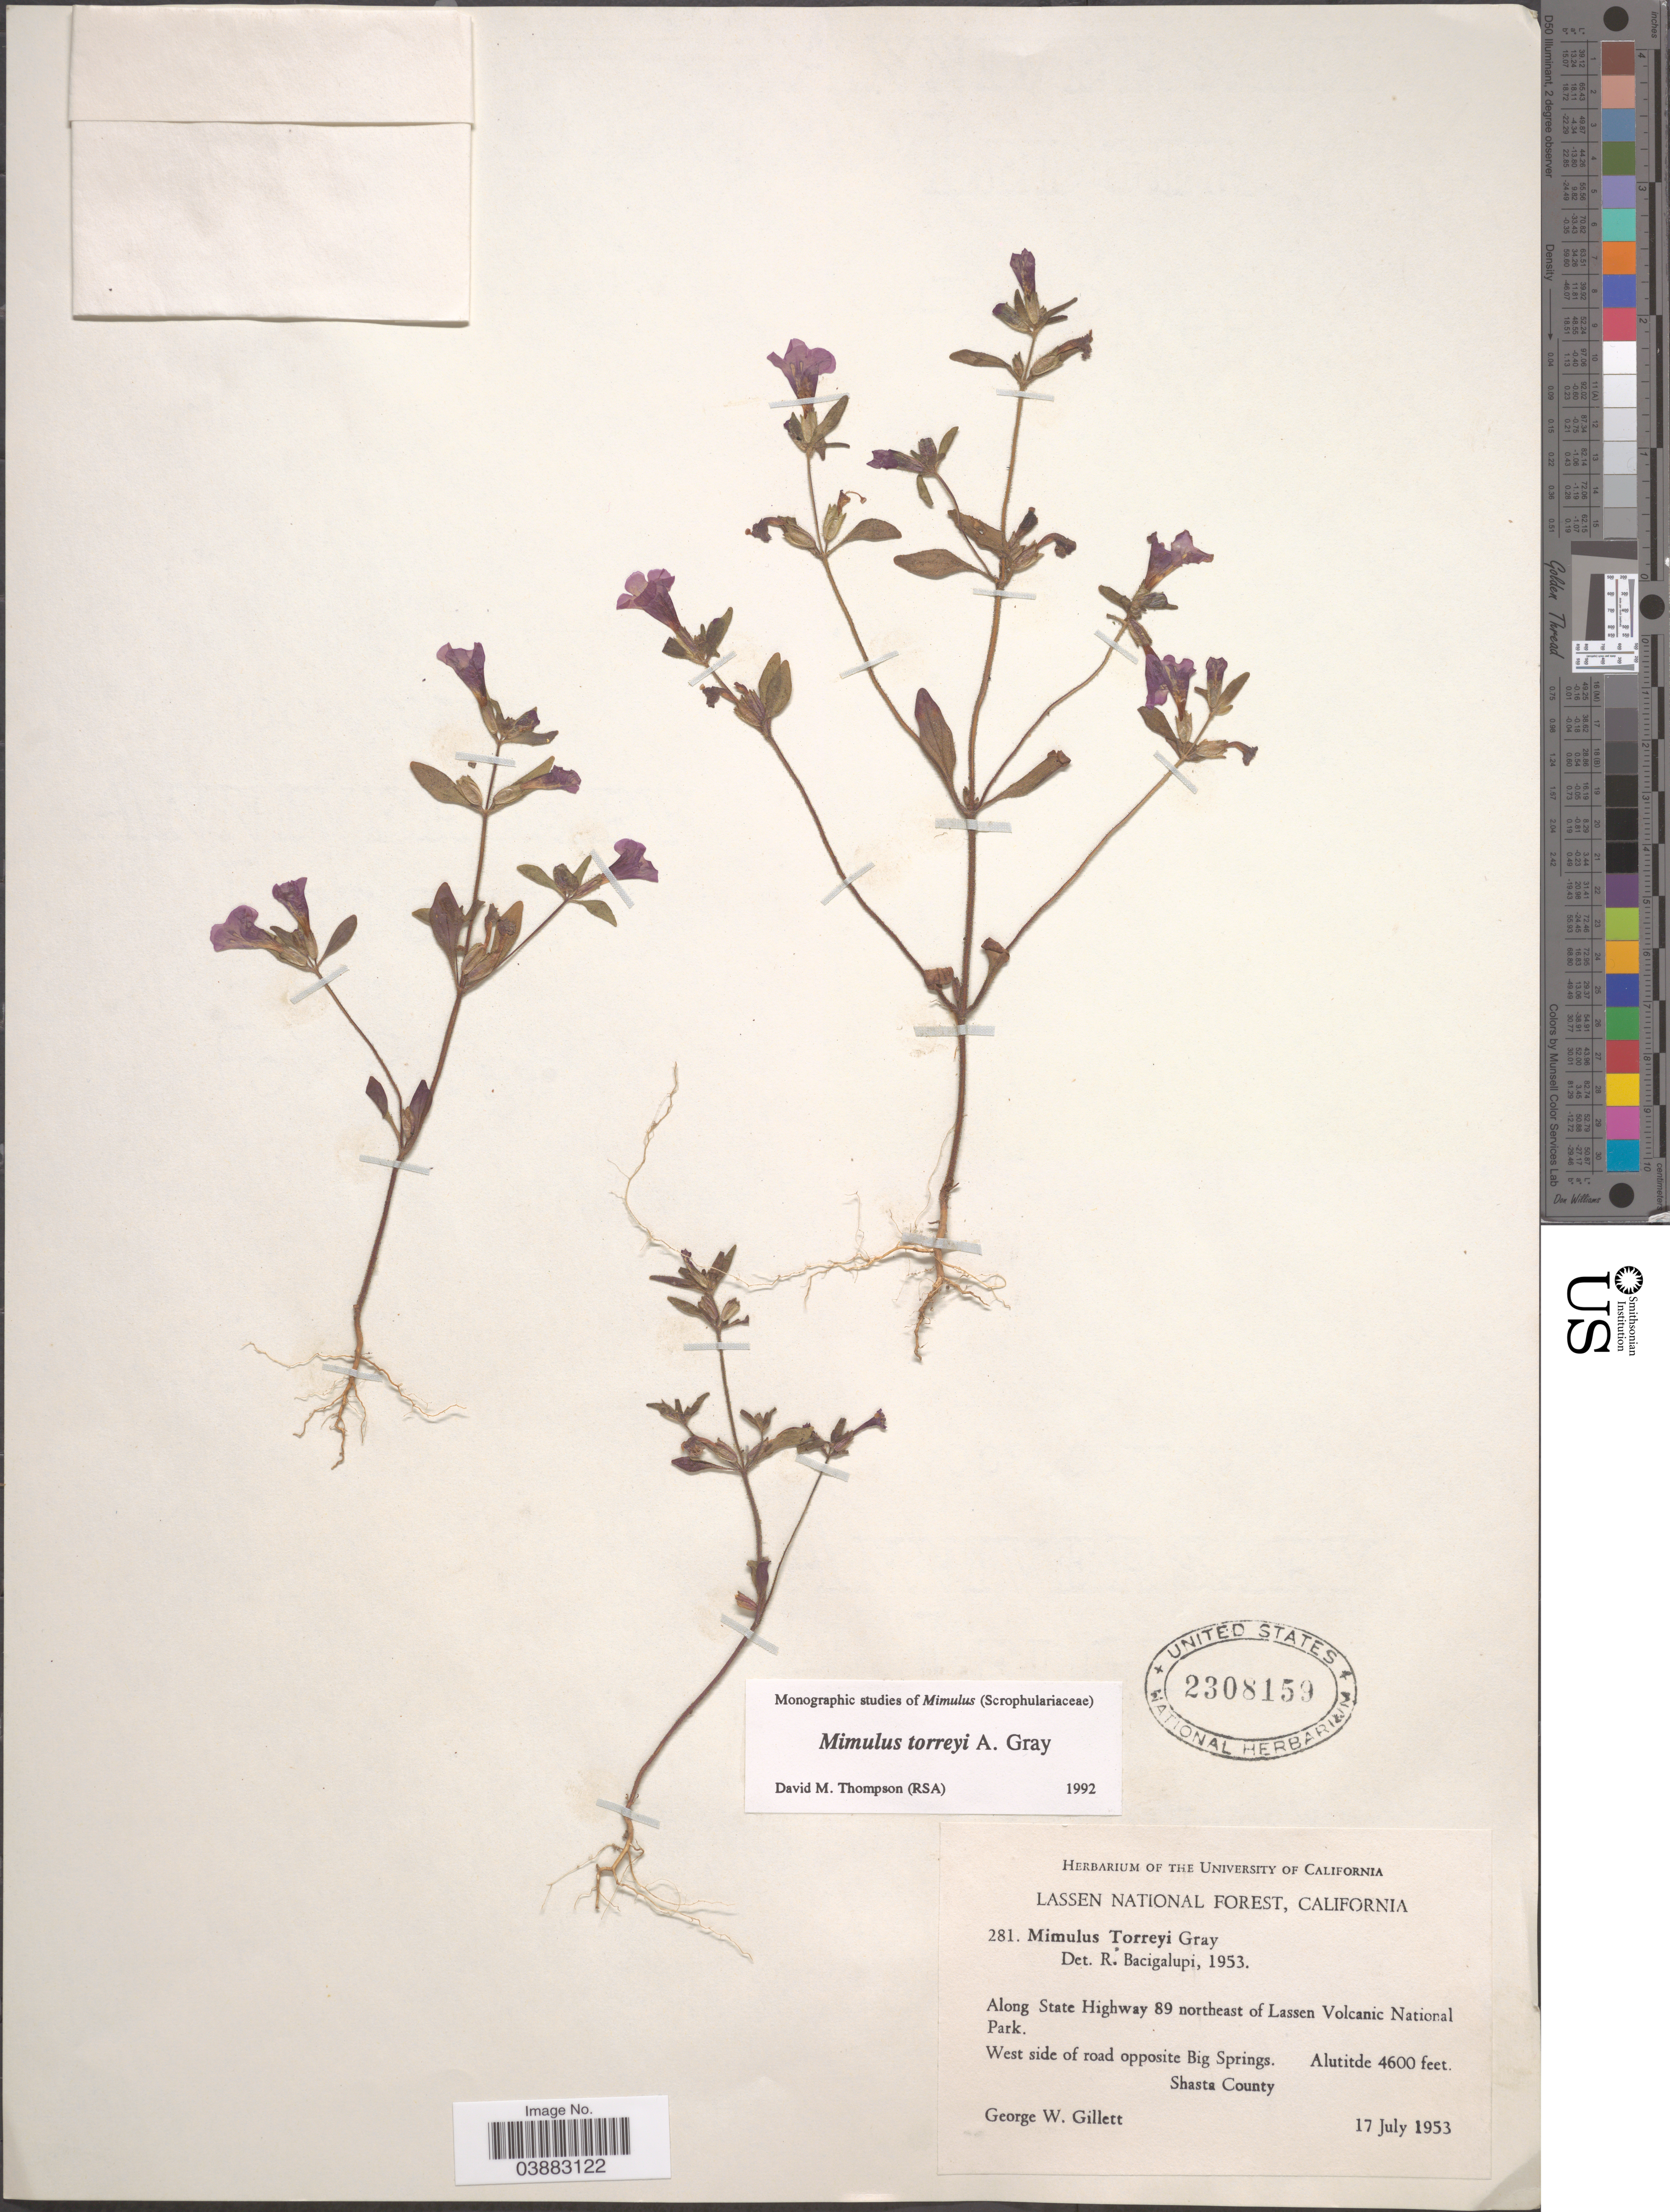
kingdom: Plantae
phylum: Tracheophyta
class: Magnoliopsida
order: Lamiales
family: Phrymaceae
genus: Mimulus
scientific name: Mimulus torreyi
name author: A. Gray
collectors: G. Gillett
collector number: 281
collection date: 1953-07-17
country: United States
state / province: California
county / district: Shasta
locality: Lassen National Forest. Along State Highway 89 northeast of Lassen Volcanic National Park. West side of road opposite Big Springs. Shasta County.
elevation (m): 1402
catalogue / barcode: US 2308159